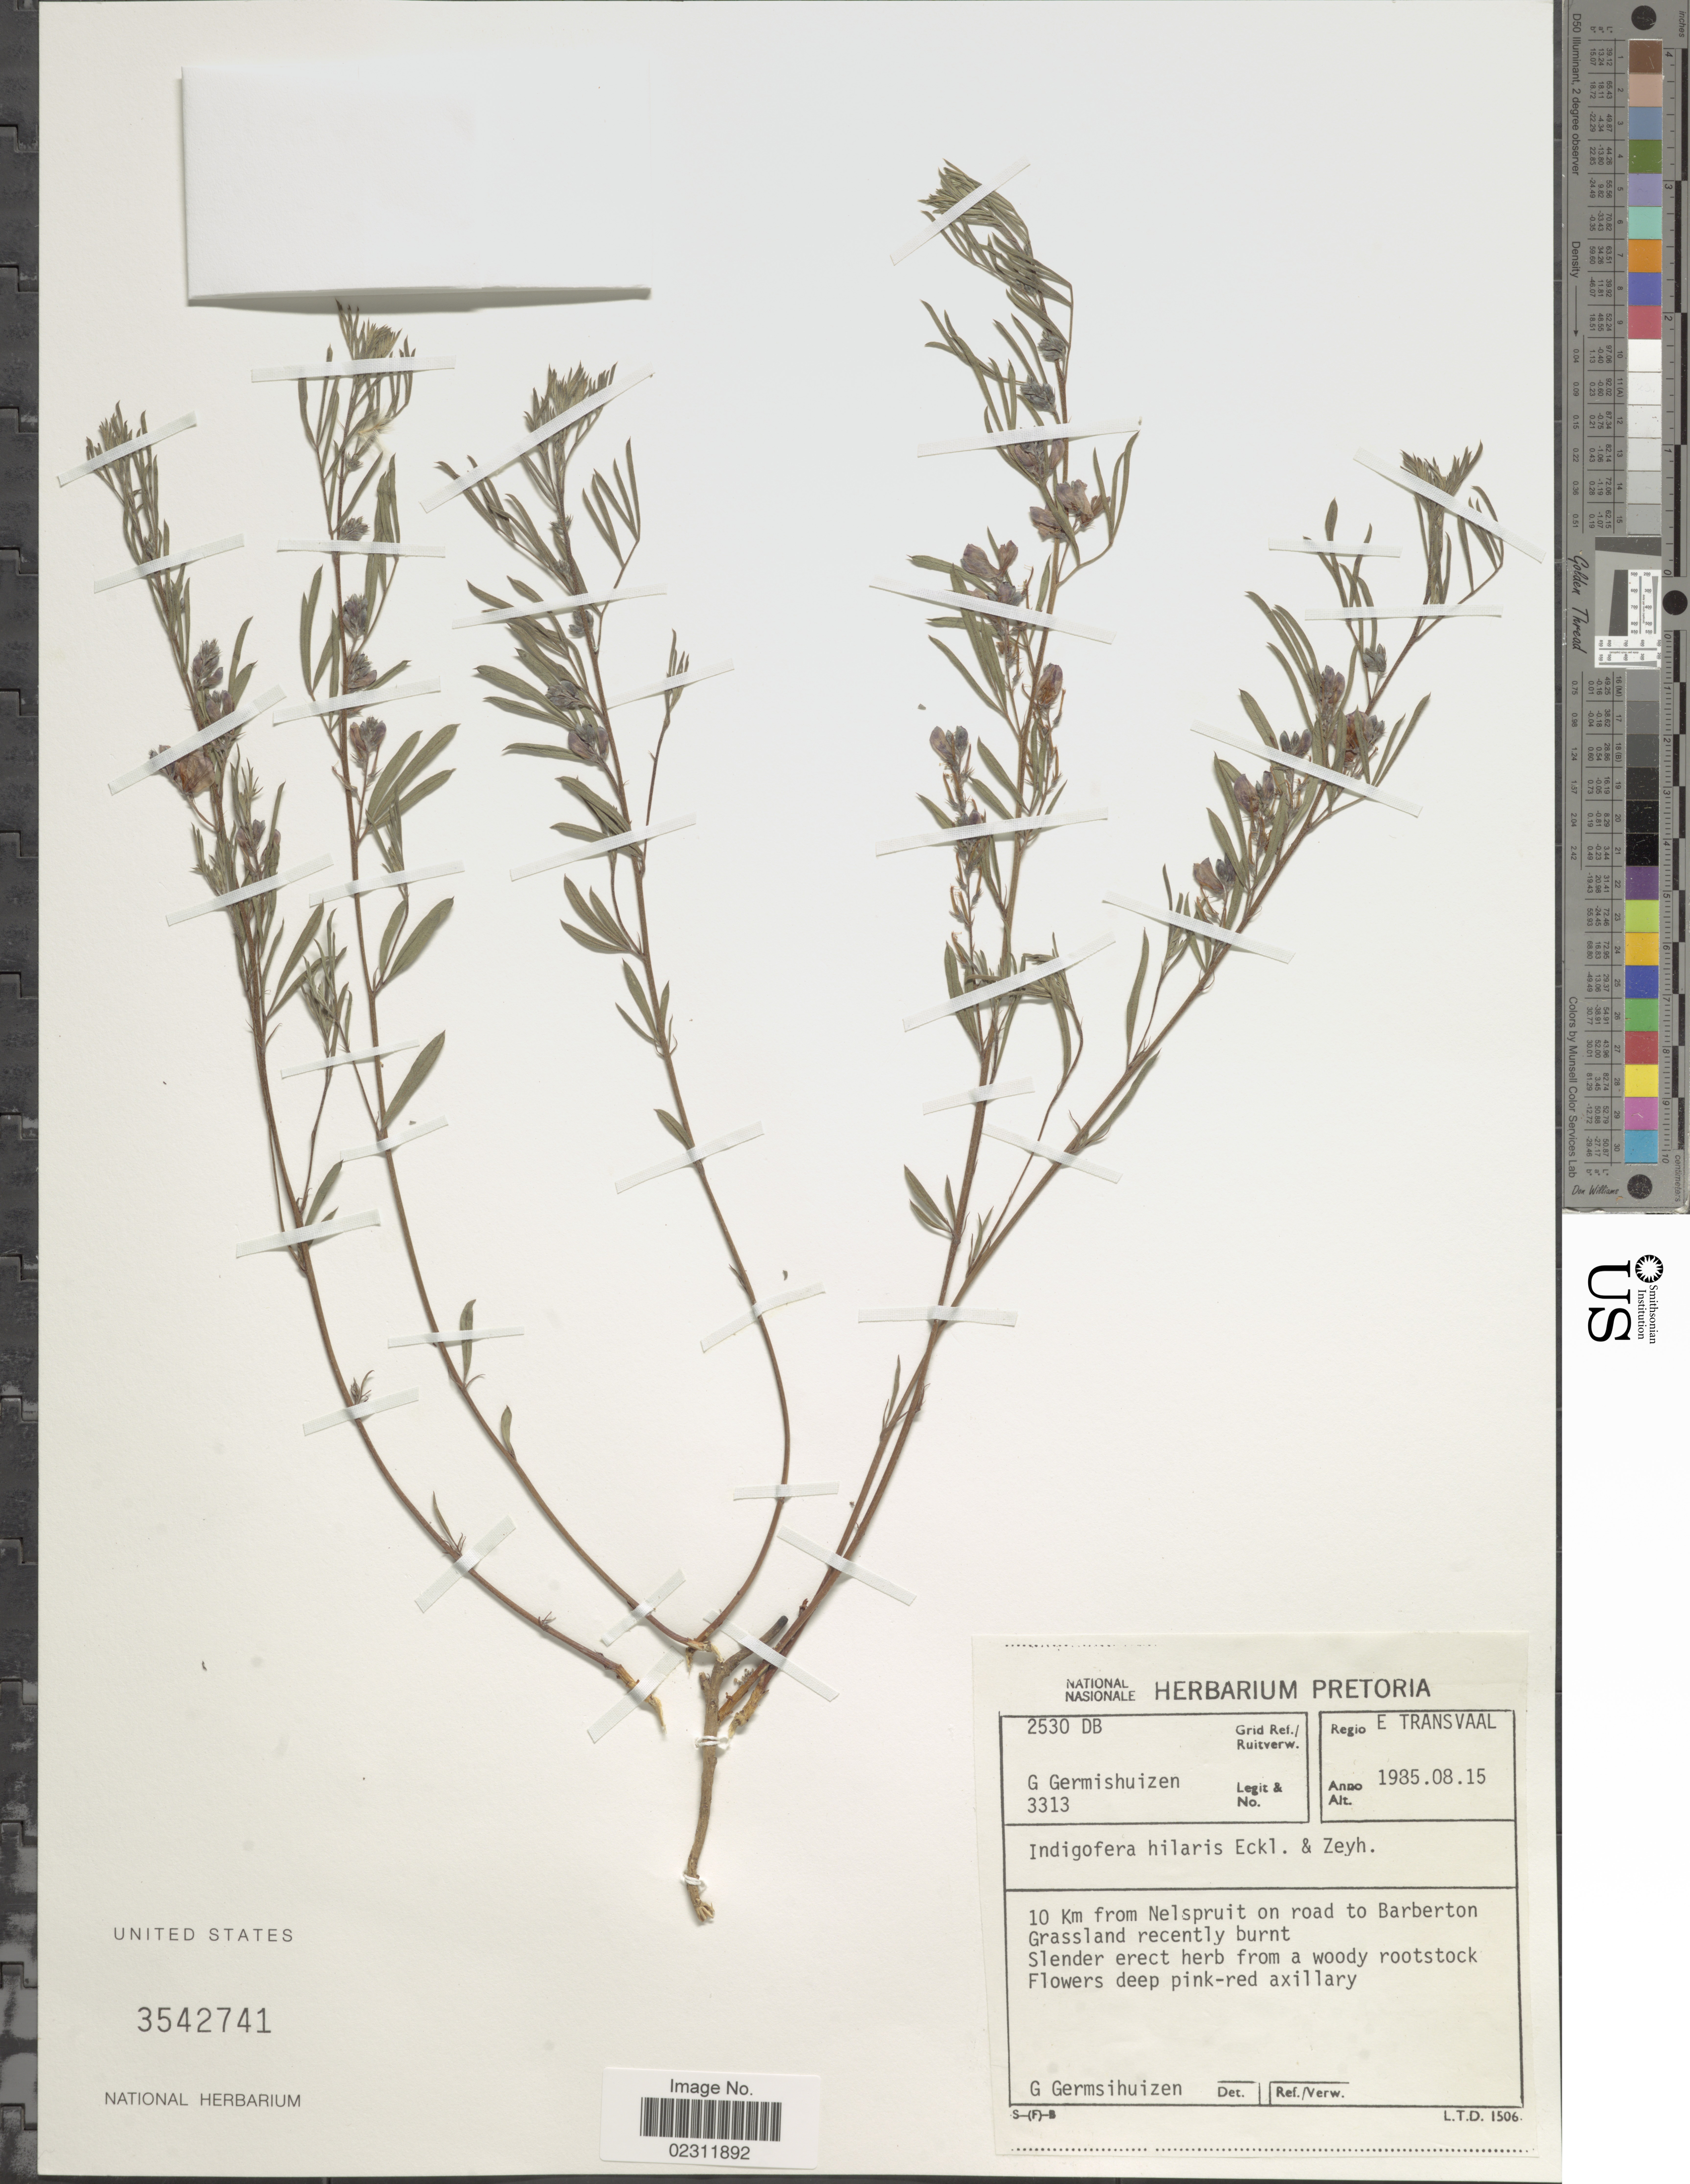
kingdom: Plantae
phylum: Tracheophyta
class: Magnoliopsida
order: Fabales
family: Fabaceae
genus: Indigofera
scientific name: Indigofera hilaris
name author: Eckl. & Zeyh.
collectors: G. Germishuizen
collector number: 3313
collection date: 1985-08-15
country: South Africa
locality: E. Transvaal, 10 km from Nelspruit on road to Barberton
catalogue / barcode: US 3542741